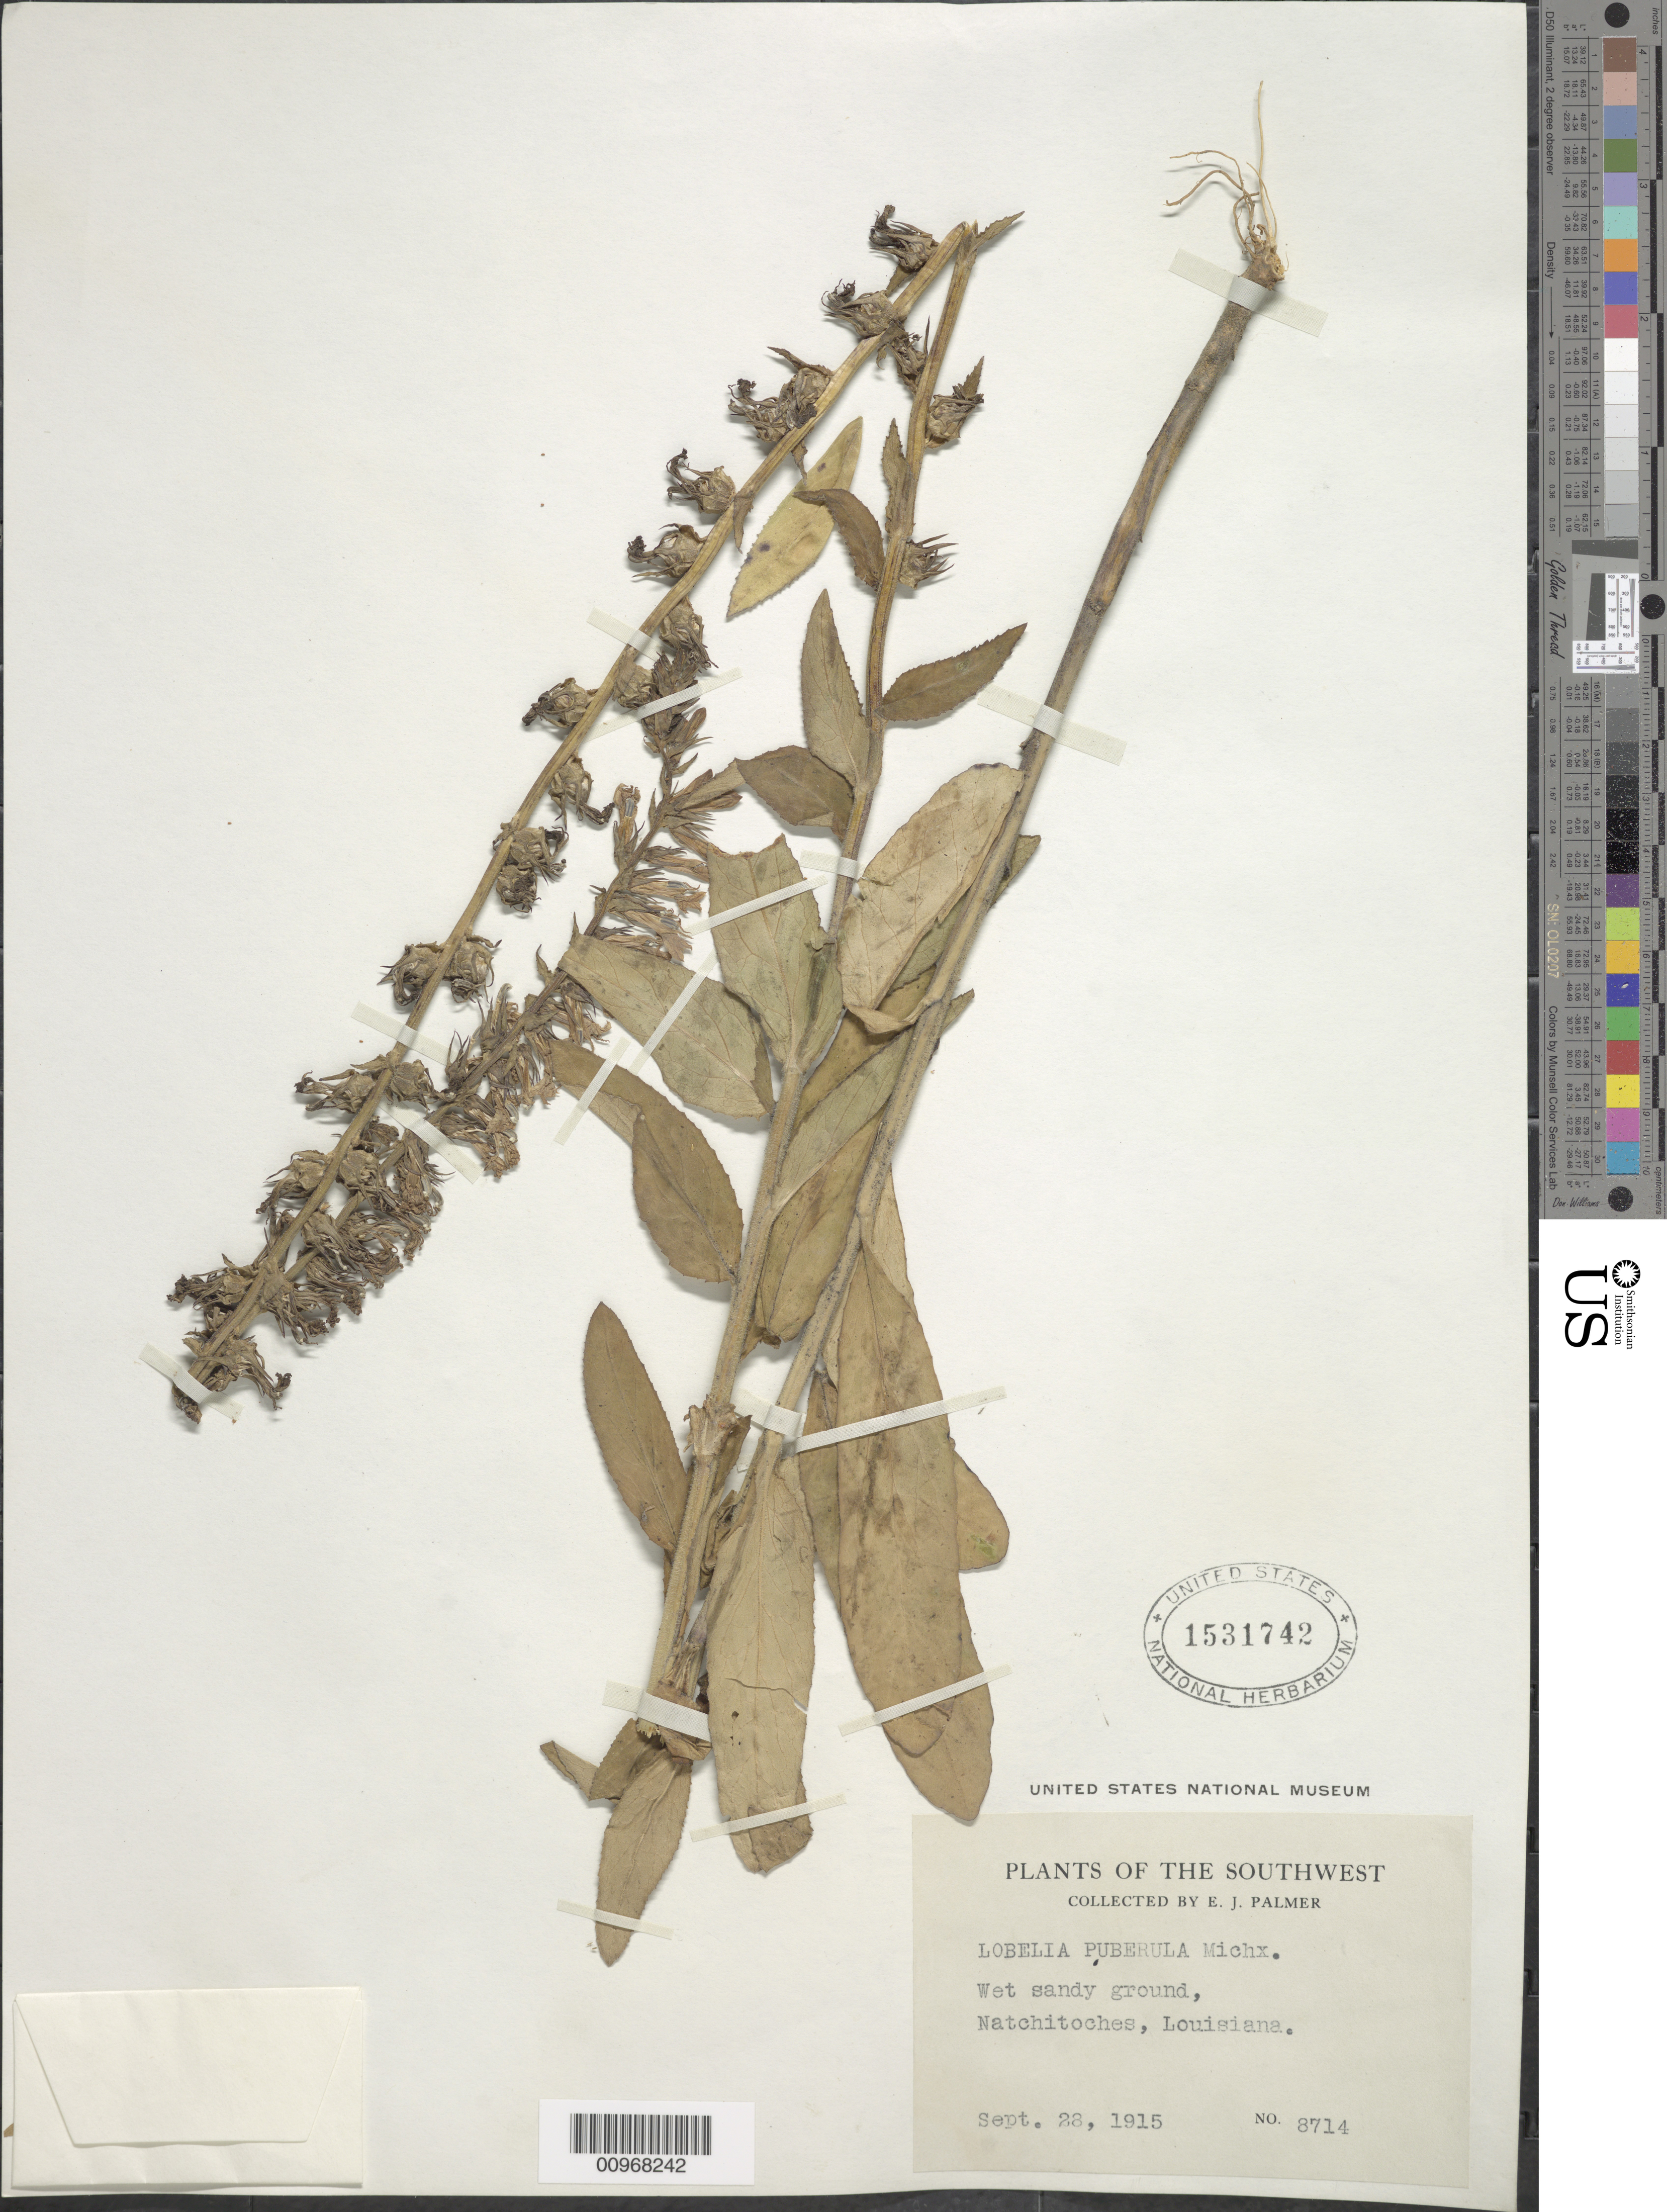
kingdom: Plantae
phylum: Tracheophyta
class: Magnoliopsida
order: Asterales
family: Campanulaceae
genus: Lobelia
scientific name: Lobelia puberula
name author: Michx.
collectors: E. J. Palmer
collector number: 8714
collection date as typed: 28 Sep 1915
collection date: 1915-09-28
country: United States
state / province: Louisiana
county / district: Natchitoches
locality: Natchitoches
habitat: wet sandy ground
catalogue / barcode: US 1531742